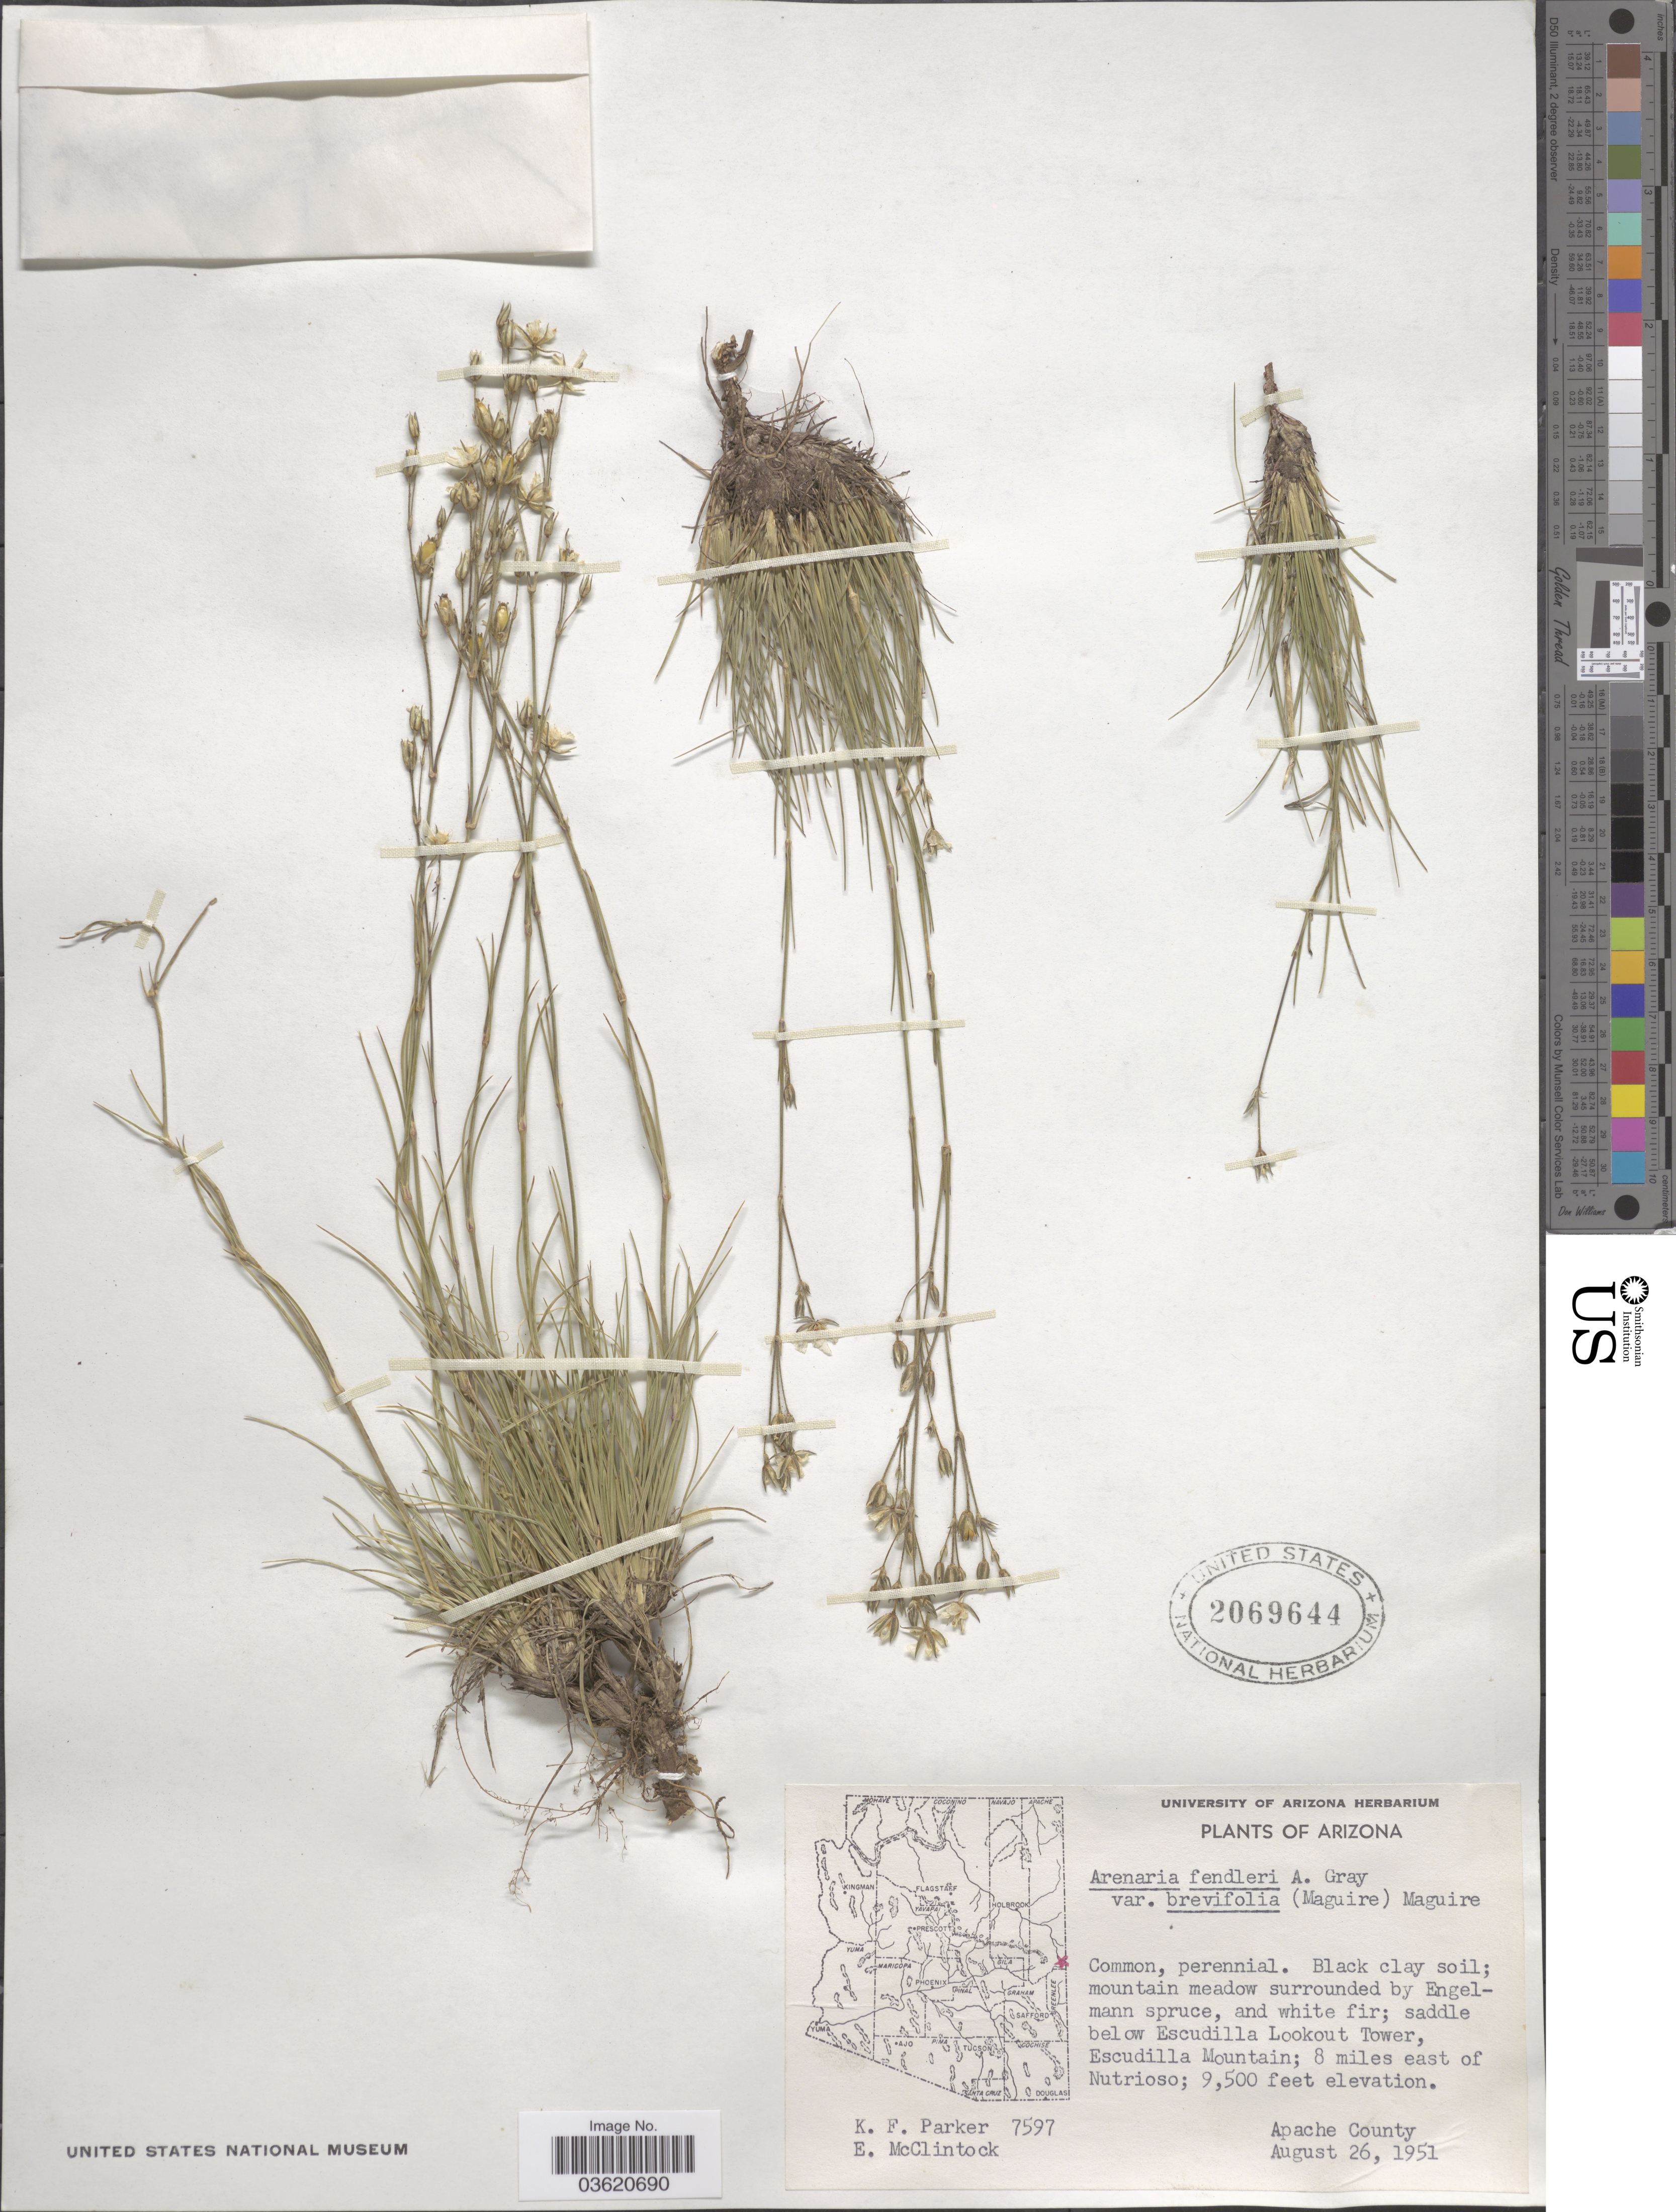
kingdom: Plantae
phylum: Tracheophyta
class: Magnoliopsida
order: Caryophyllales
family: Caryophyllaceae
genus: Eremogone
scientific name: Eremogone fendleri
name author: (A. Gray) Ikonn.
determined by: U.S. National Herbarium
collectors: K. F. Parker & E. McClintock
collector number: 7597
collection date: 1951-08-26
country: United States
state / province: Arizona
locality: Saddle below Escudilla Lookout Tower, Escudilla Mountain; 8 miles east of Nutrioso; Apache County.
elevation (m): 2896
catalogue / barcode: US 2069644